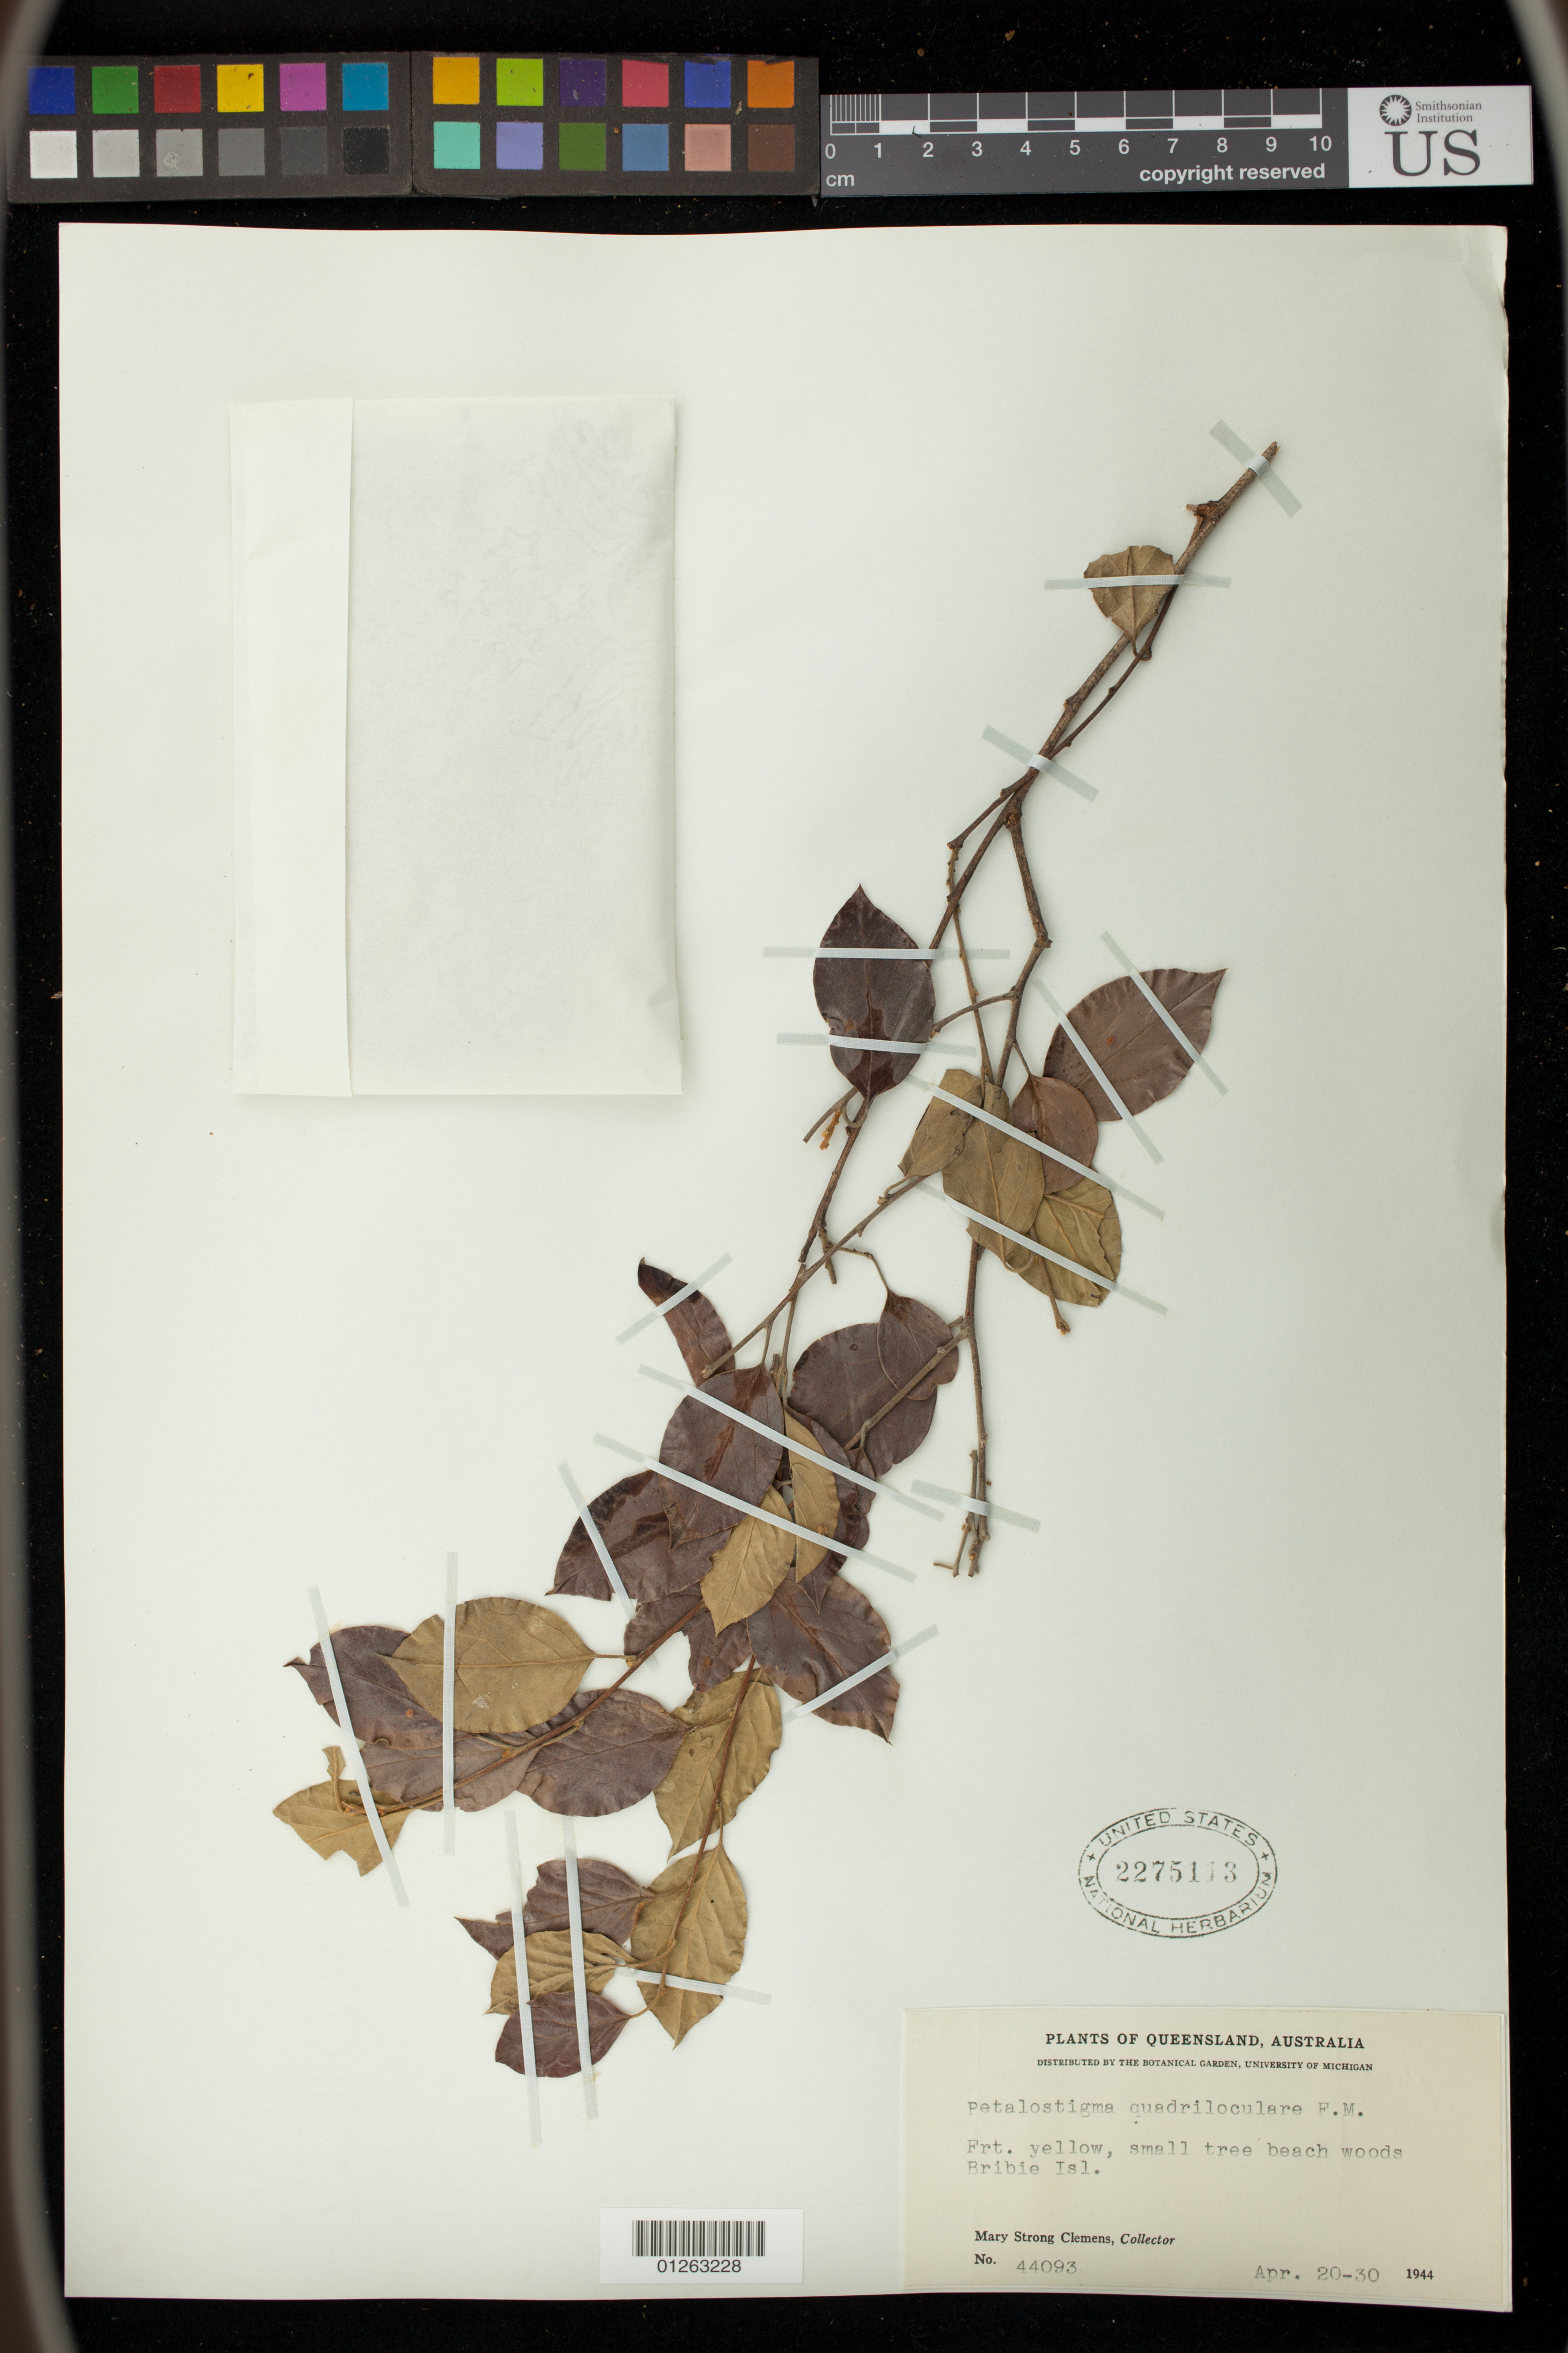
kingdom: Plantae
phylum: Tracheophyta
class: Magnoliopsida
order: Malpighiales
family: Picrodendraceae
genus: Petalostigma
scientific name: Petalostigma quadriloculare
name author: F. Muell.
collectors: M. S. Clemens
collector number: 44093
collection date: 1944-04-20/1944-04-30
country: Australia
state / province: Queensland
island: Bribie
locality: Bribie Isl.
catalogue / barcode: US 2275113